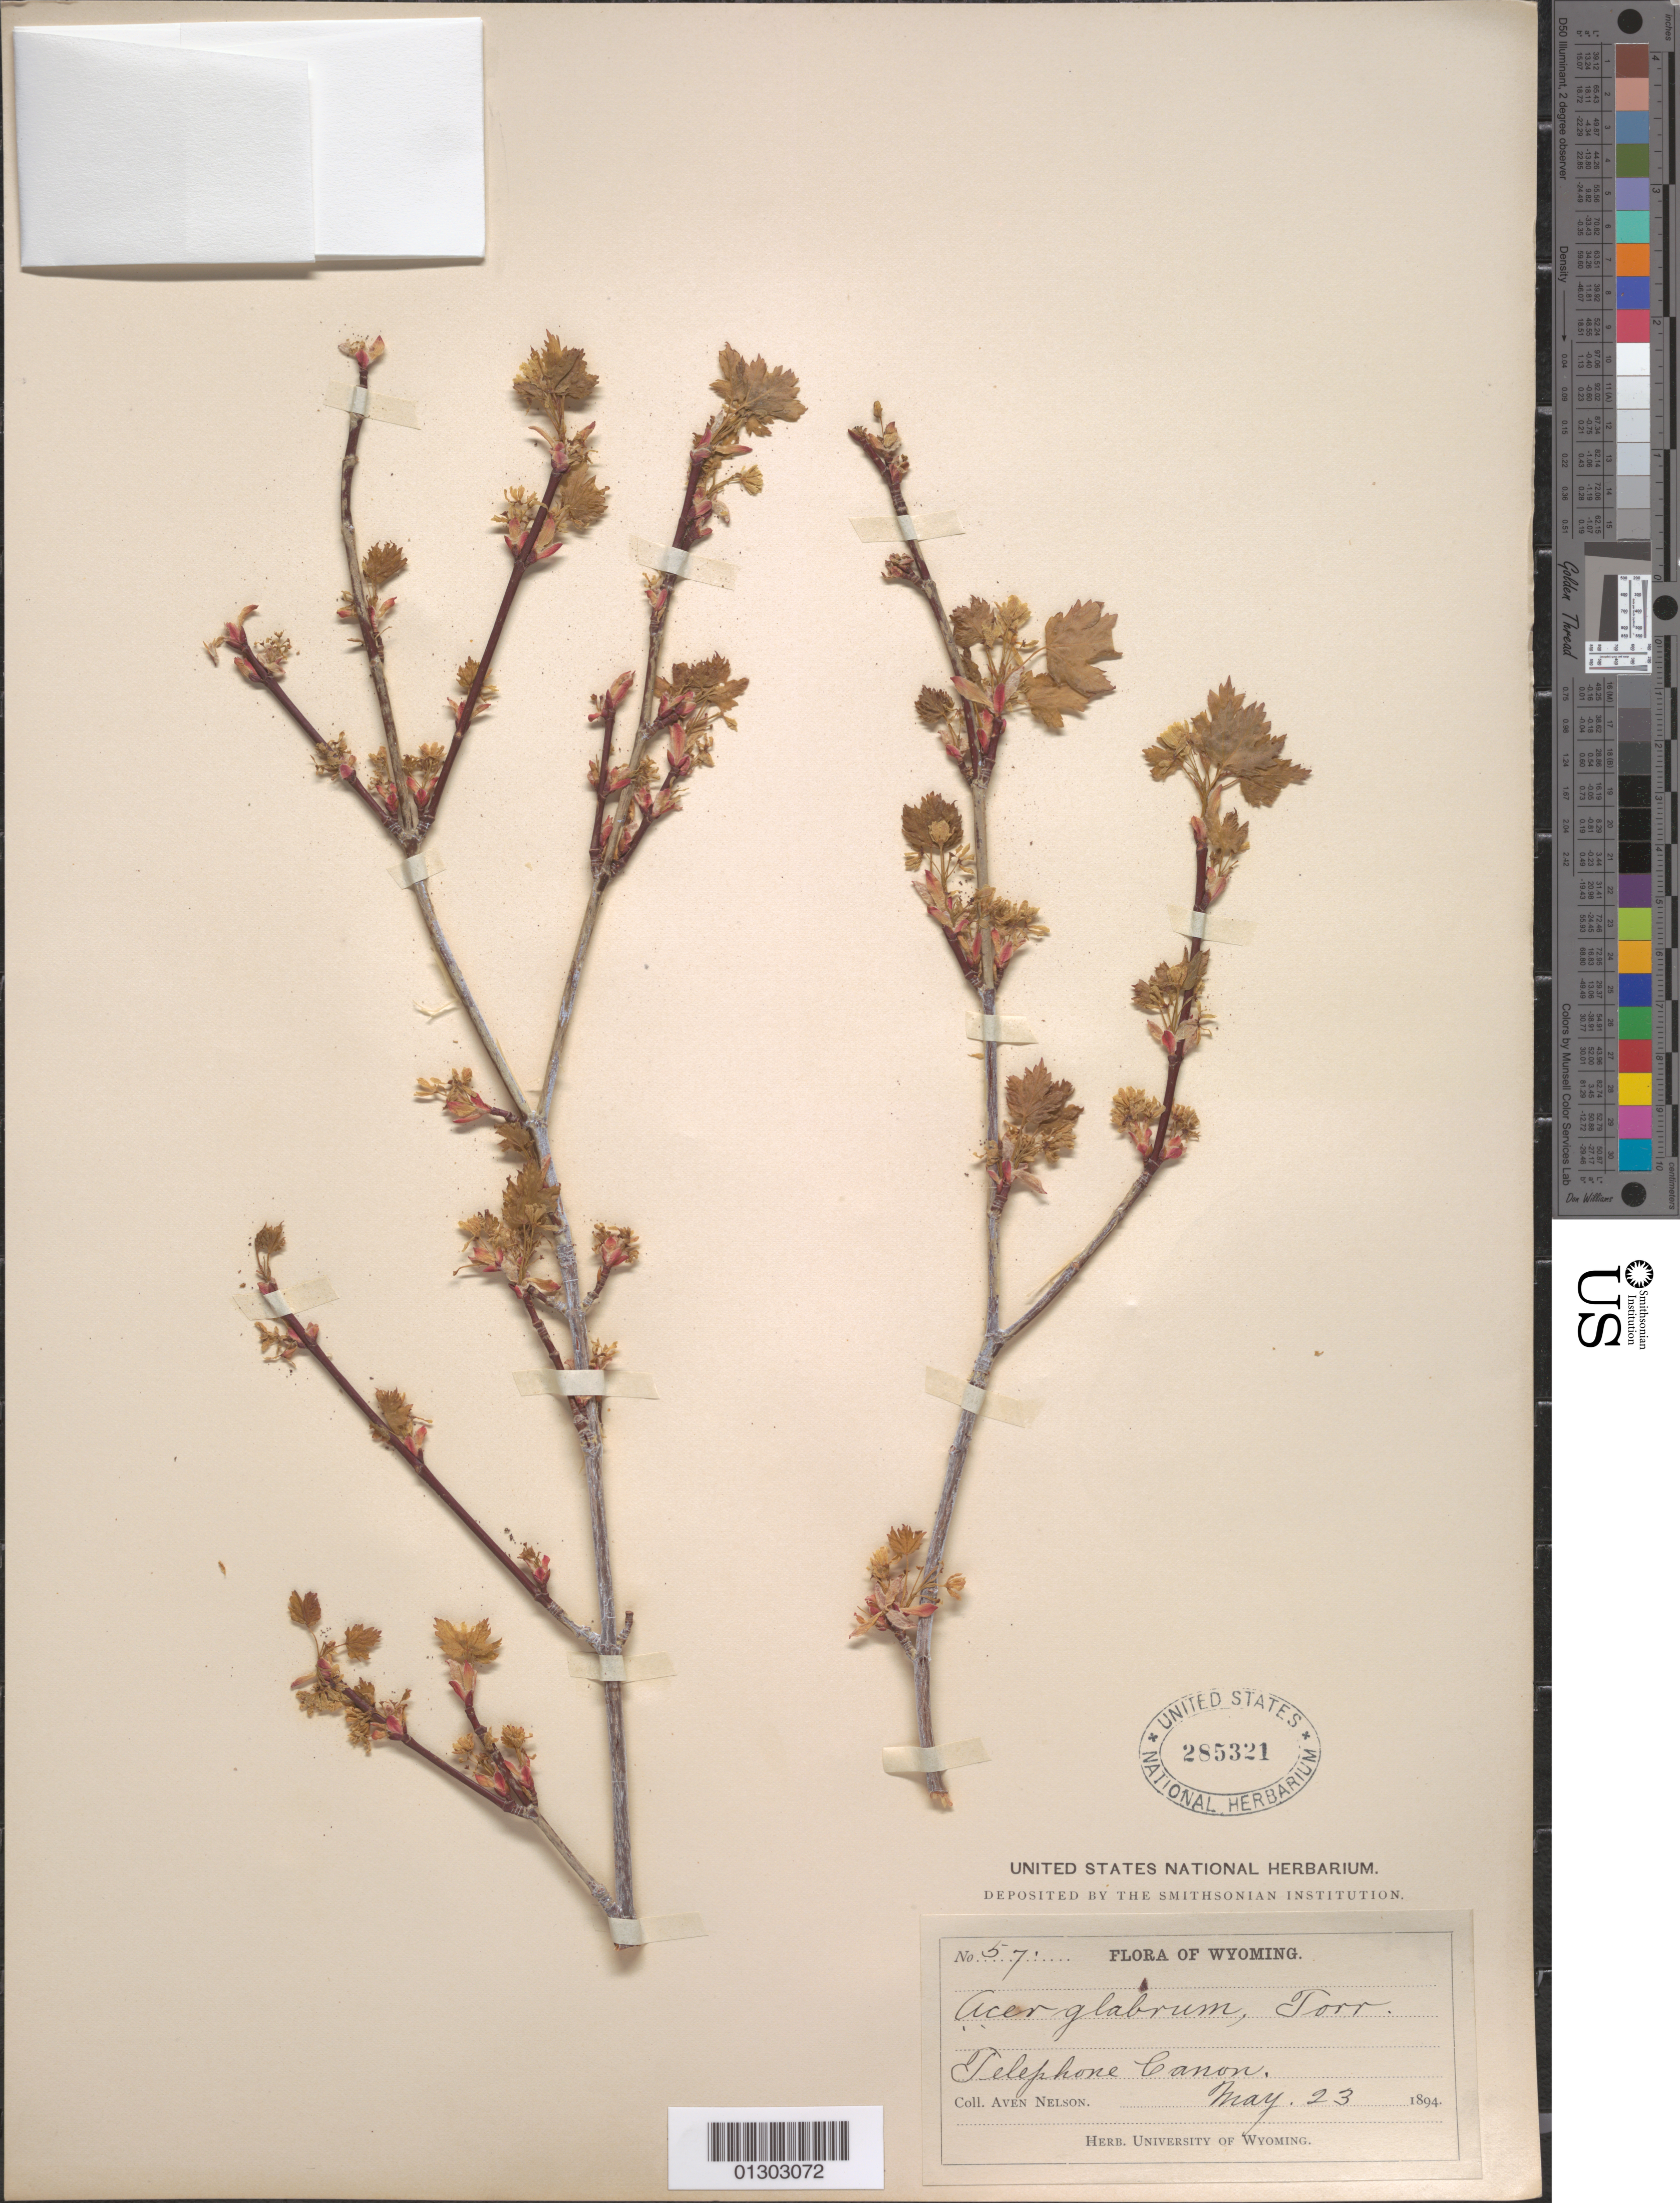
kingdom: Plantae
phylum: Tracheophyta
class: Magnoliopsida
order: Sapindales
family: Sapindaceae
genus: Acer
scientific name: Acer glabrum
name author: Torr.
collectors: A. Nelson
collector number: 57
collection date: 1894-05-23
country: United States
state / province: Wyoming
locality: Telephone Canyon.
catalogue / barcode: US 285321